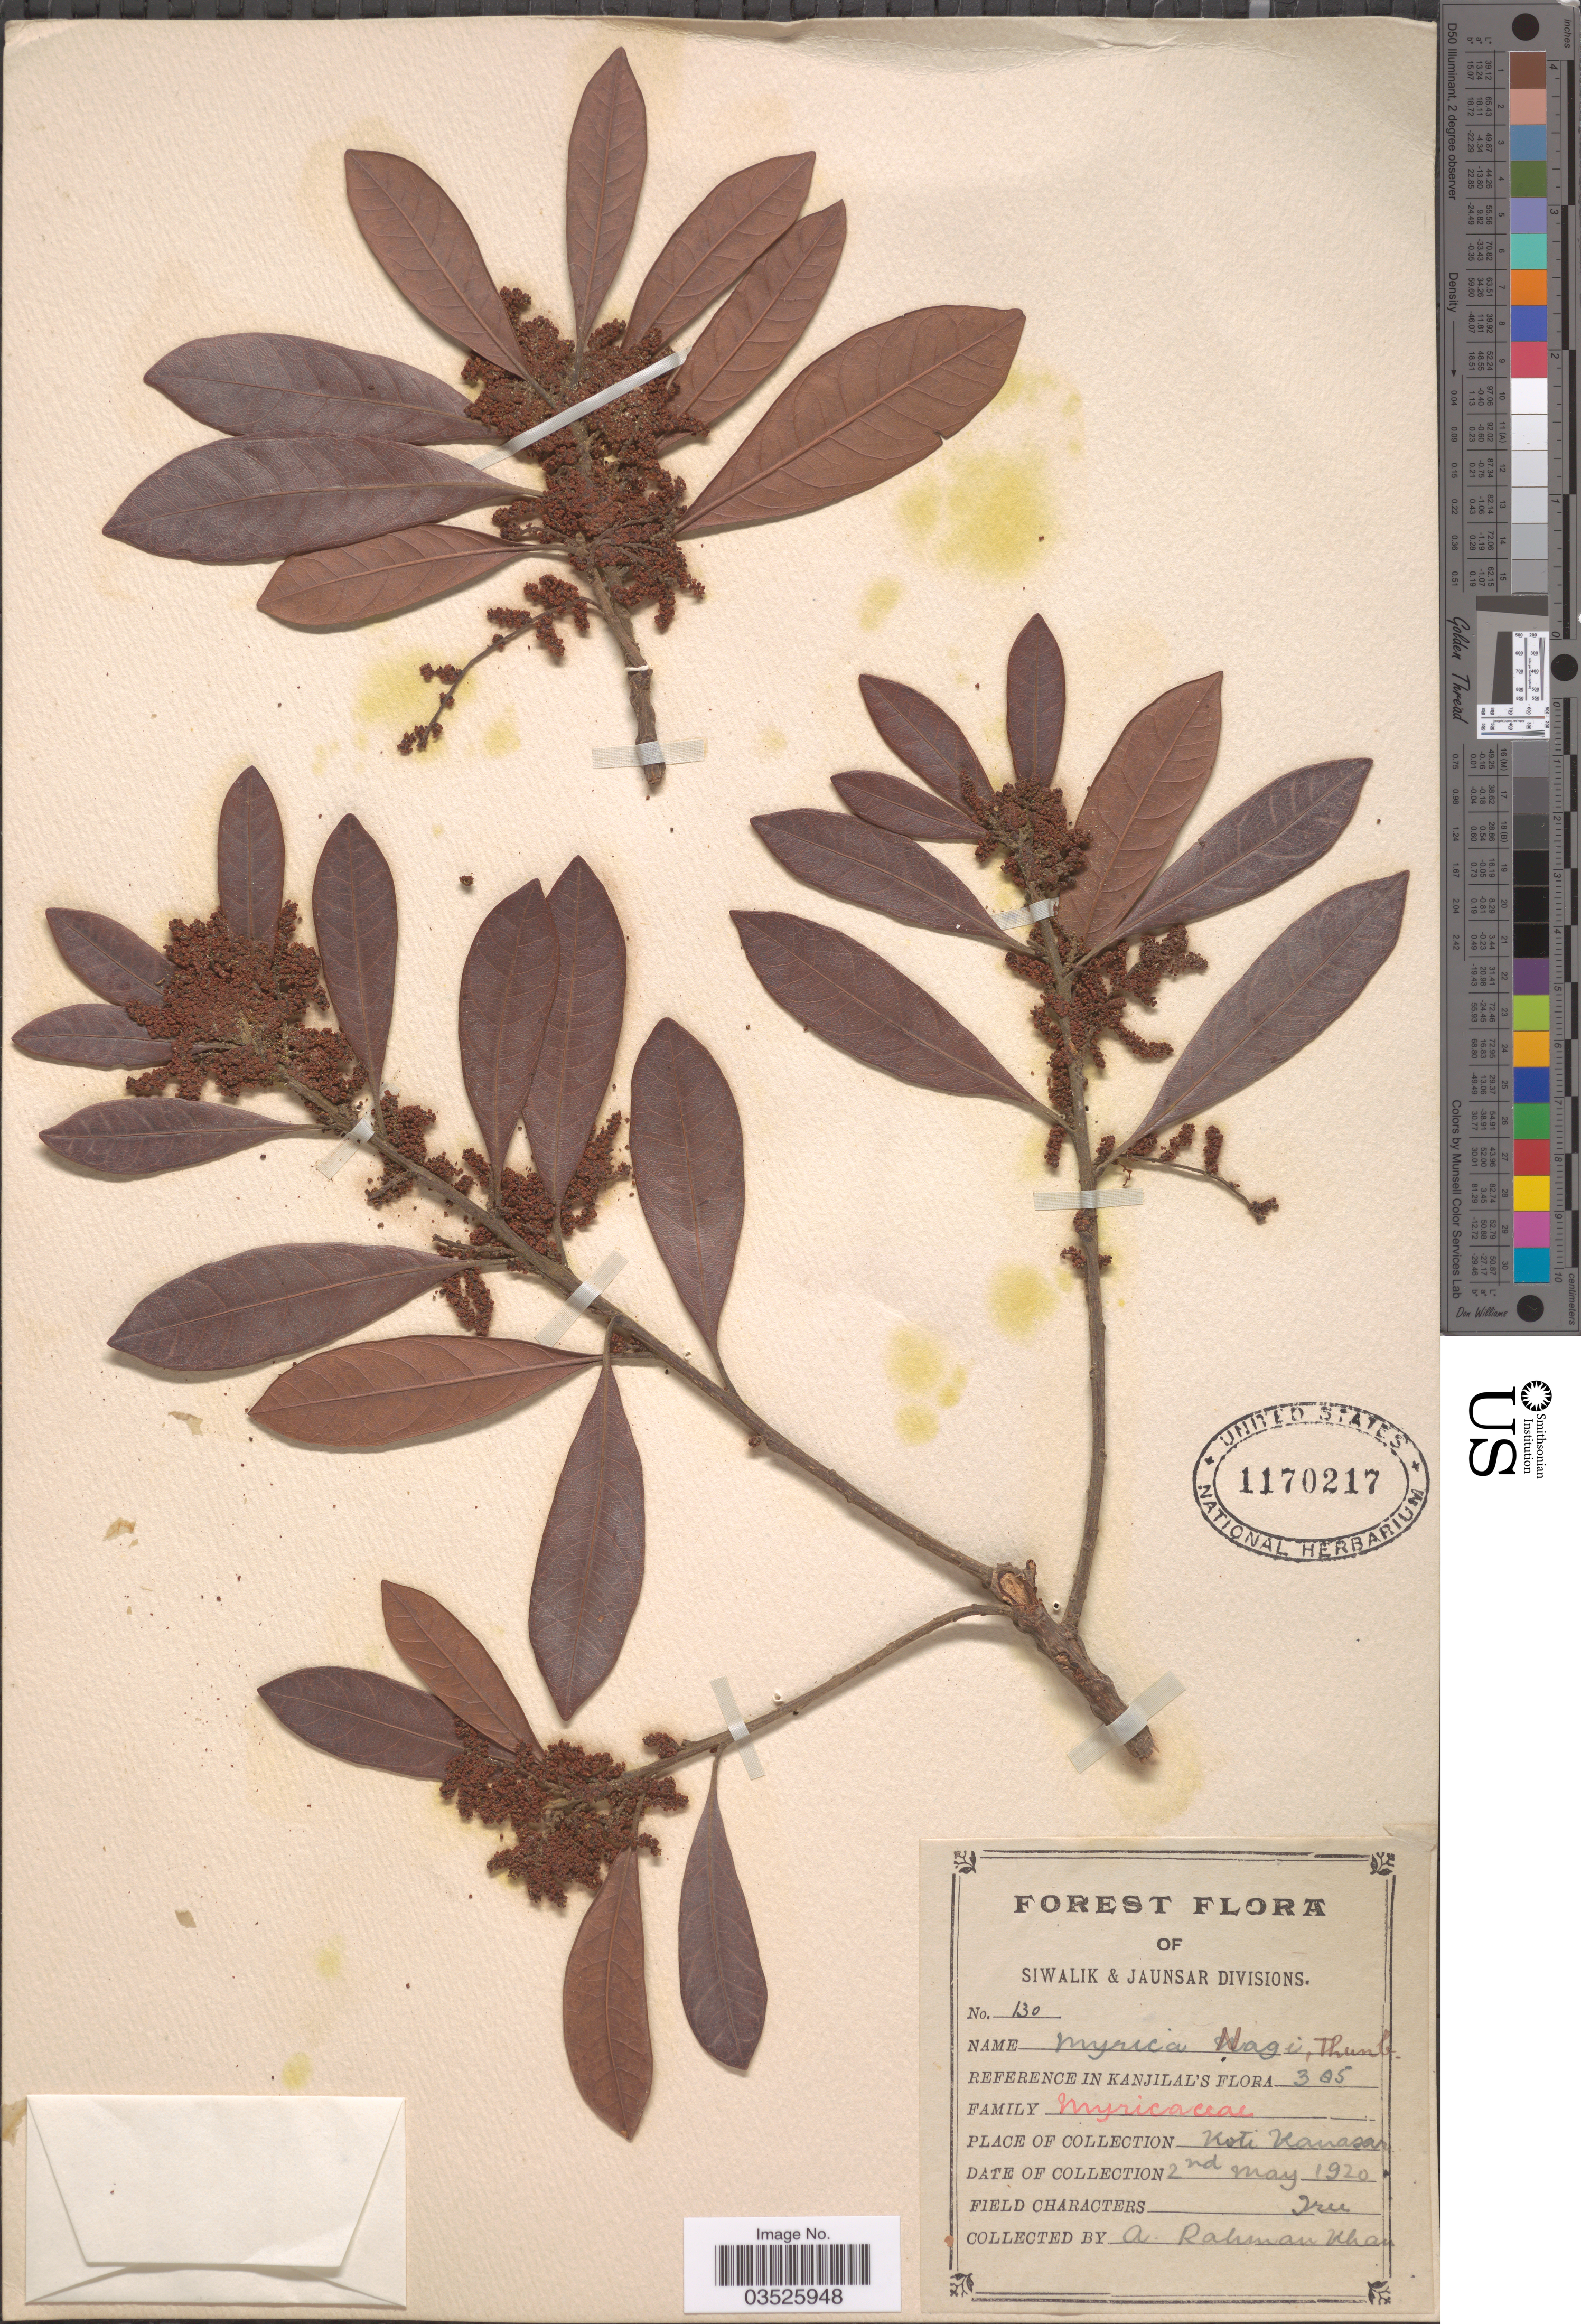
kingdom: Plantae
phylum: Tracheophyta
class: Magnoliopsida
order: Fagales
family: Myricaceae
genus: Morella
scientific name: Morella rubra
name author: Lour.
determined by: Strong, Mark T., (BOT), Smithsonian Institution - National Museum of Natural History (UNITED STATES)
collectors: A. Rahman Khan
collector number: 130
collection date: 1920-05-02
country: India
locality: Siwalik & Jaunsar Divisions. Koti Kanasar.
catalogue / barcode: US 1170217